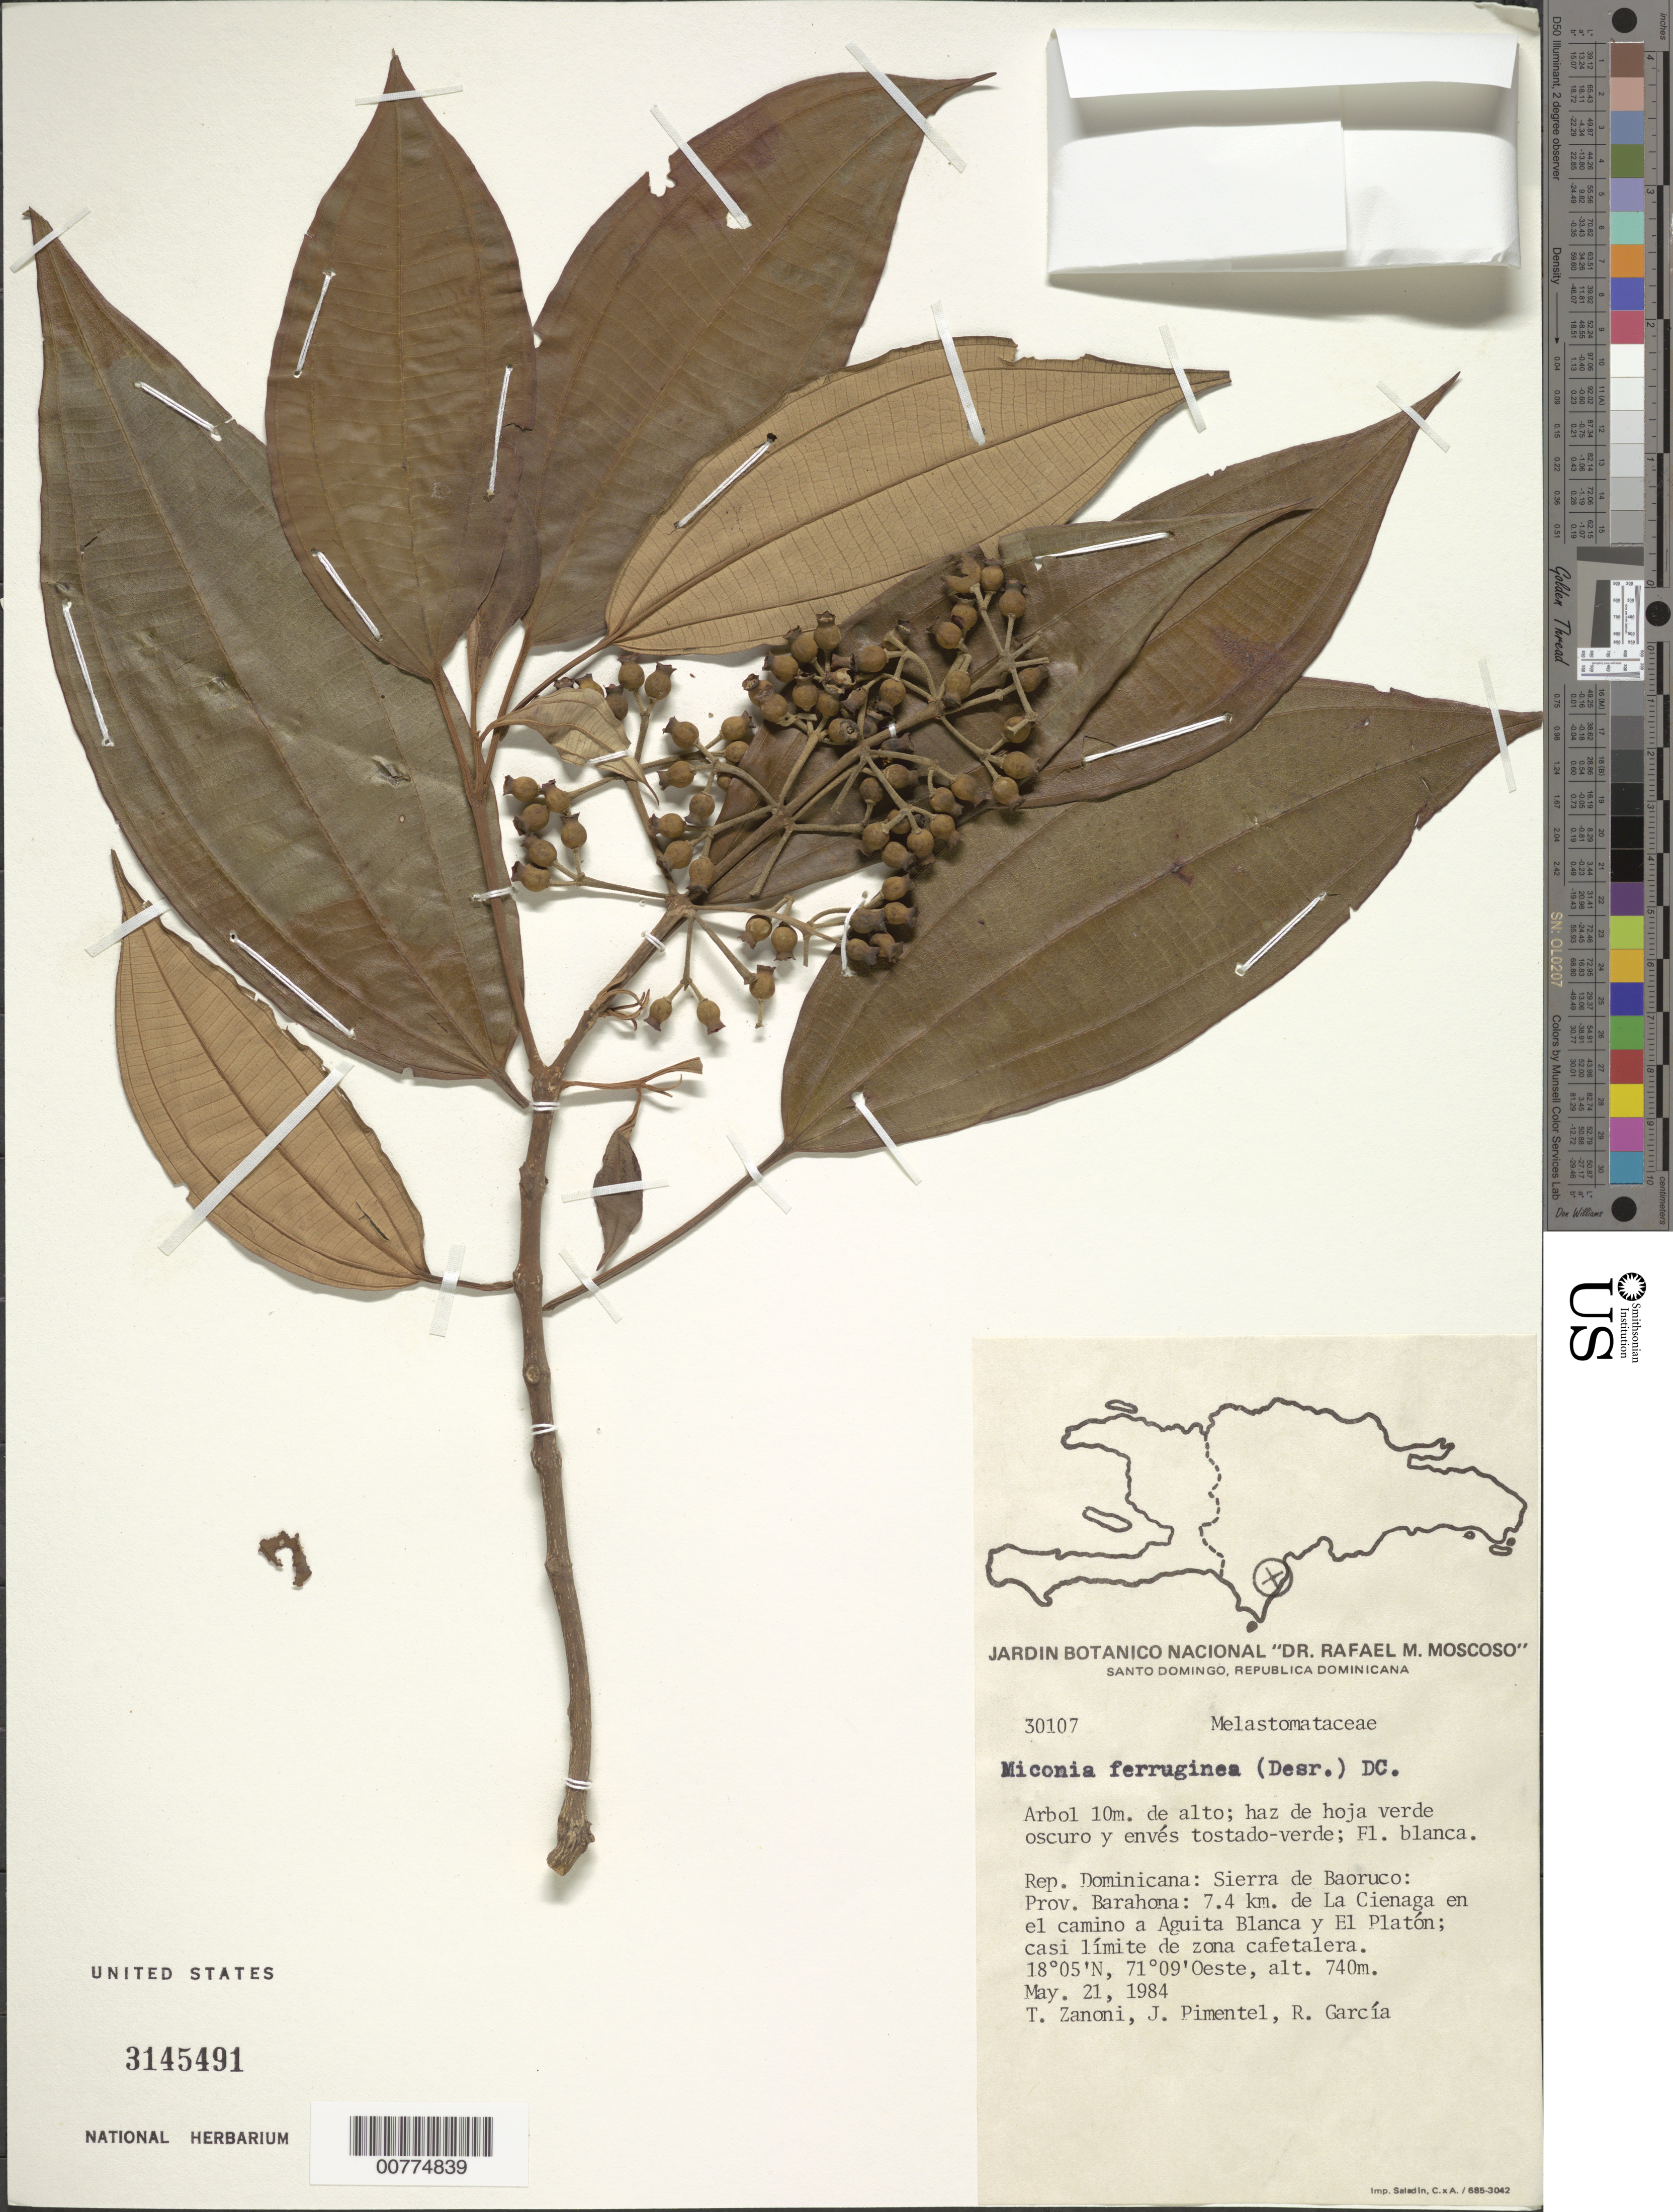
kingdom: Plantae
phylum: Tracheophyta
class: Magnoliopsida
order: Myrtales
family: Melastomataceae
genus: Miconia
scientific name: Miconia mirabilis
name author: (Aubl.) L.O. Williams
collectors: T. A. Zanoni, J. Pimentel & R. G. García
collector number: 30107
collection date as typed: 21 May 1984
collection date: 1984-05-21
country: Dominican Republic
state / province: Barahona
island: Hispaniola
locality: Sierra de Baoruco, 7.4 km from La Cienaga in road to Aguita Blanca y El Platón, close to the coffee plantation zone limit.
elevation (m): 740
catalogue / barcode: US 3145491